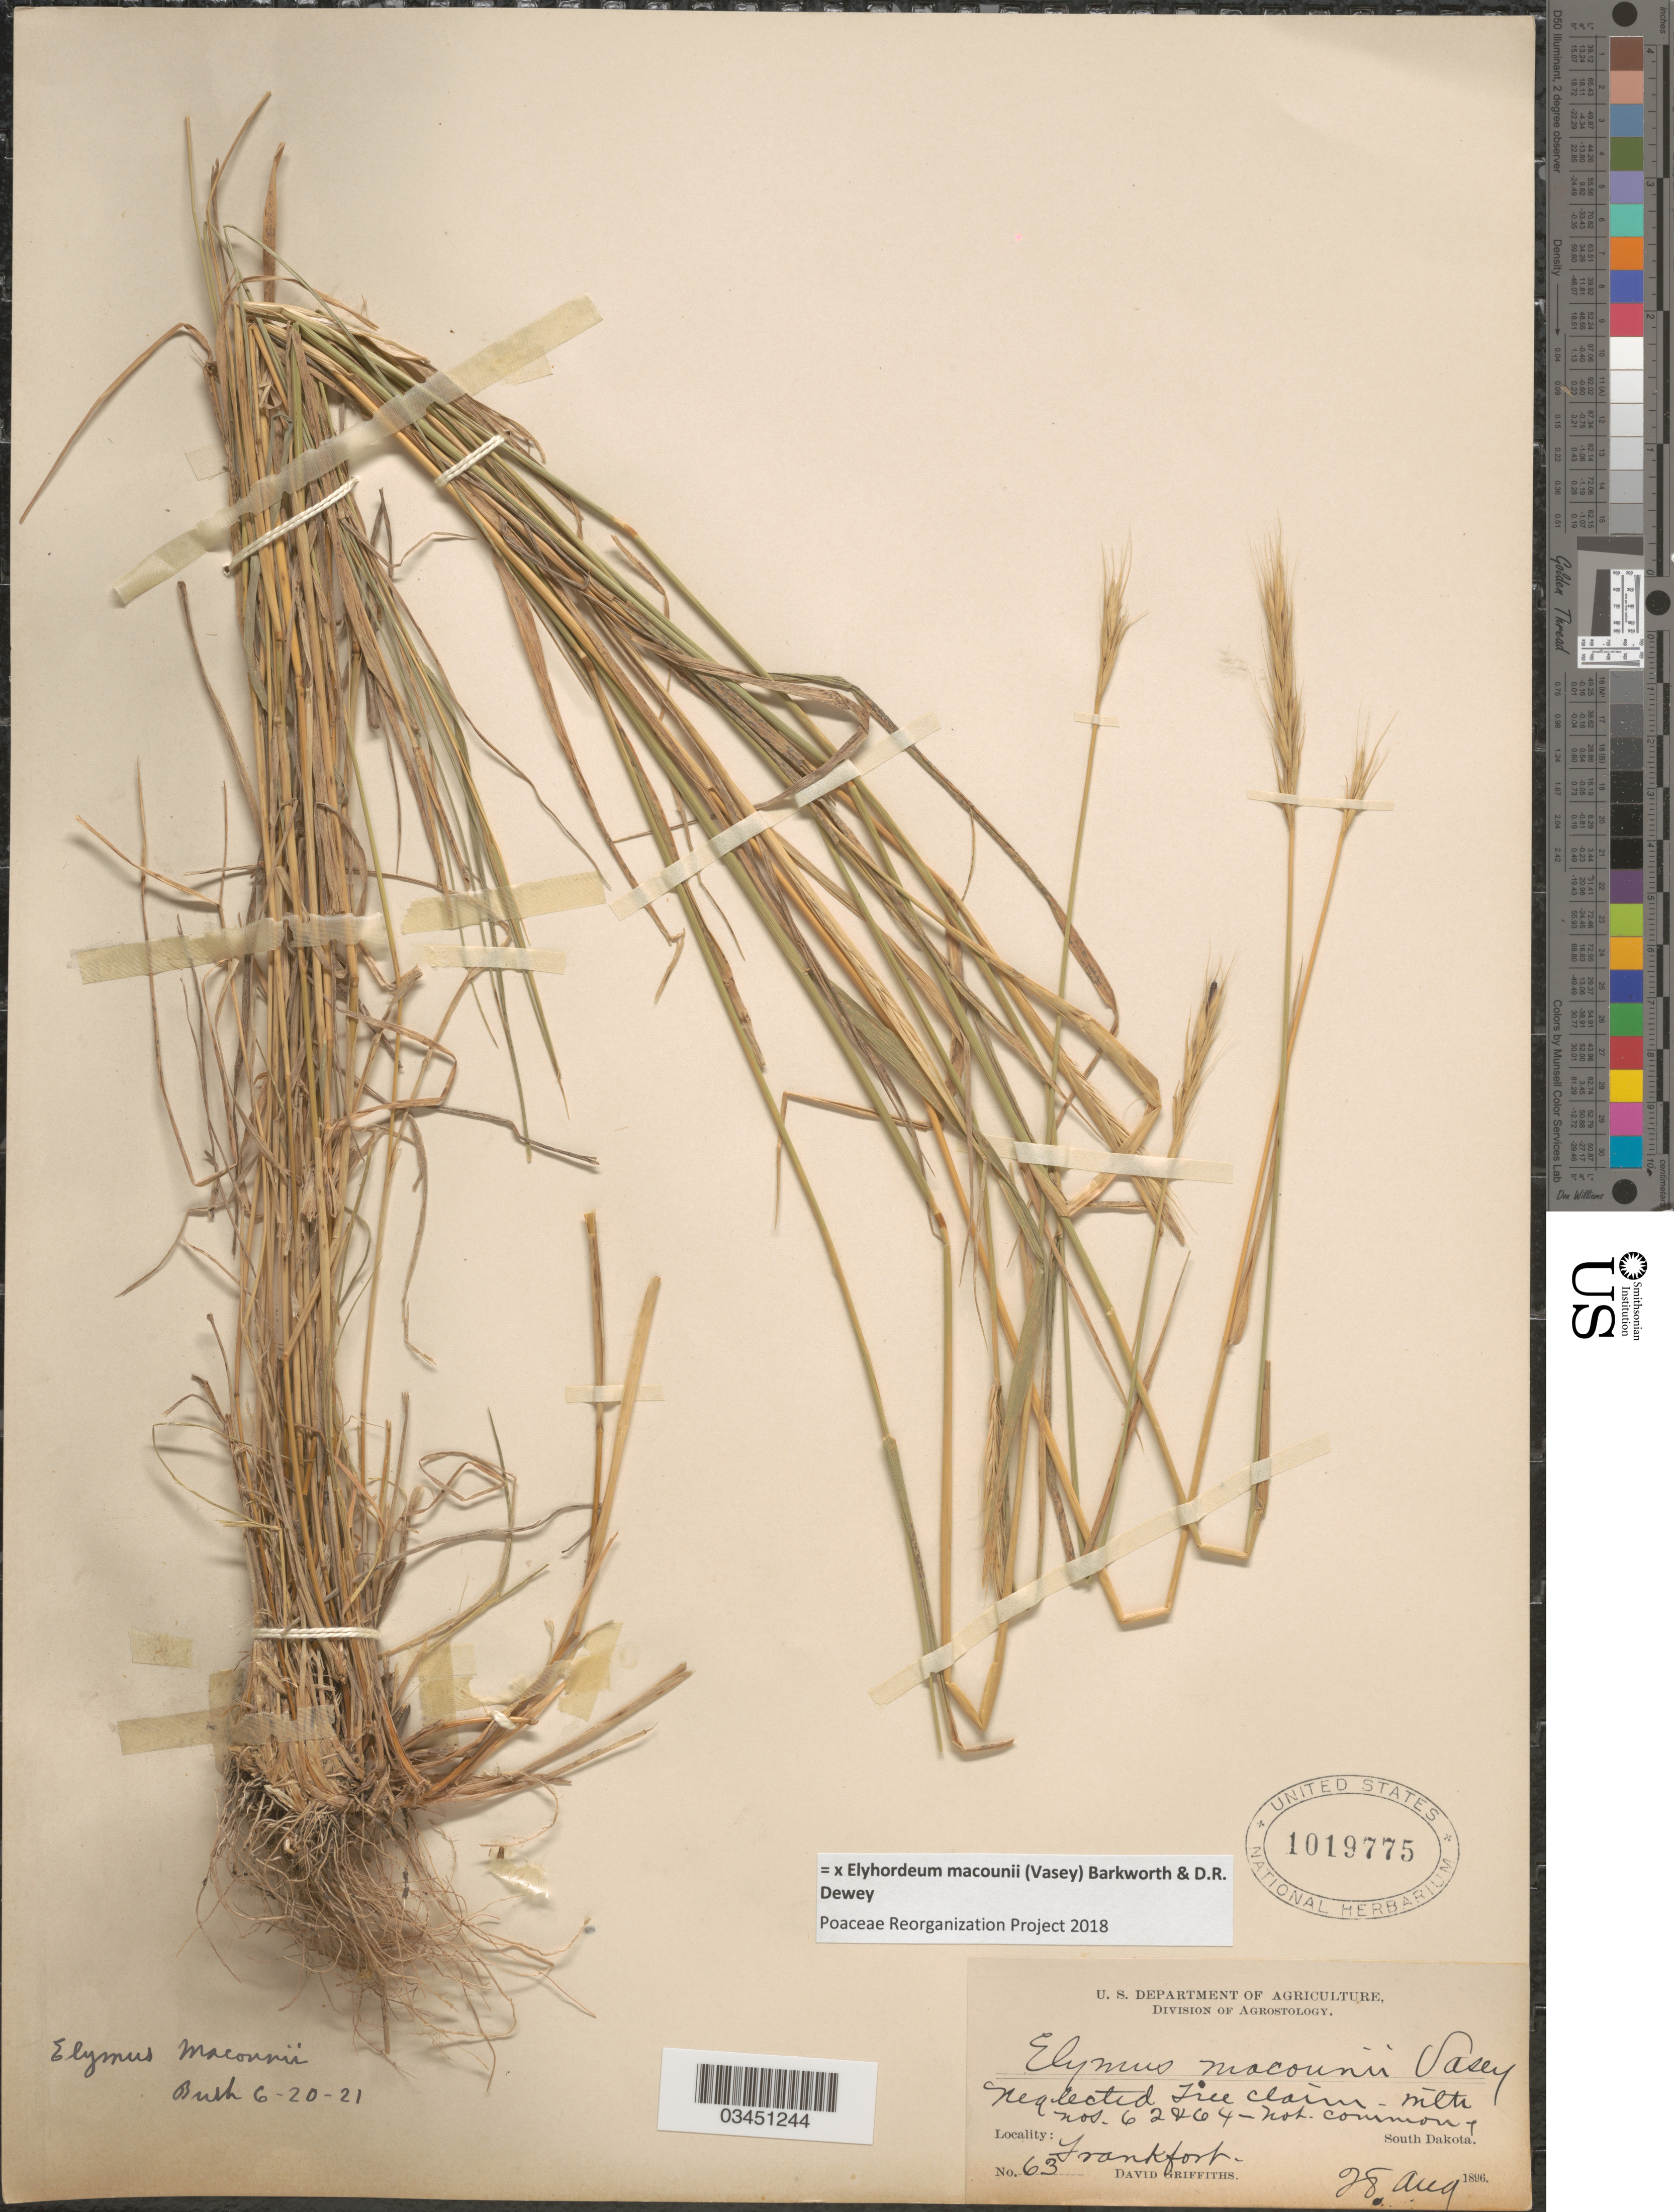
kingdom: Plantae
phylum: Tracheophyta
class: Liliopsida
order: Poales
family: Poaceae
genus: Elyhordeum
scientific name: x Elyhordeum macounii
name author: (Vasey) Barkworth & Dewey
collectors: D. Griffiths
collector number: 63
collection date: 1896-08-28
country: United States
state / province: South Dakota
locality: Frankfort.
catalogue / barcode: US 1019775